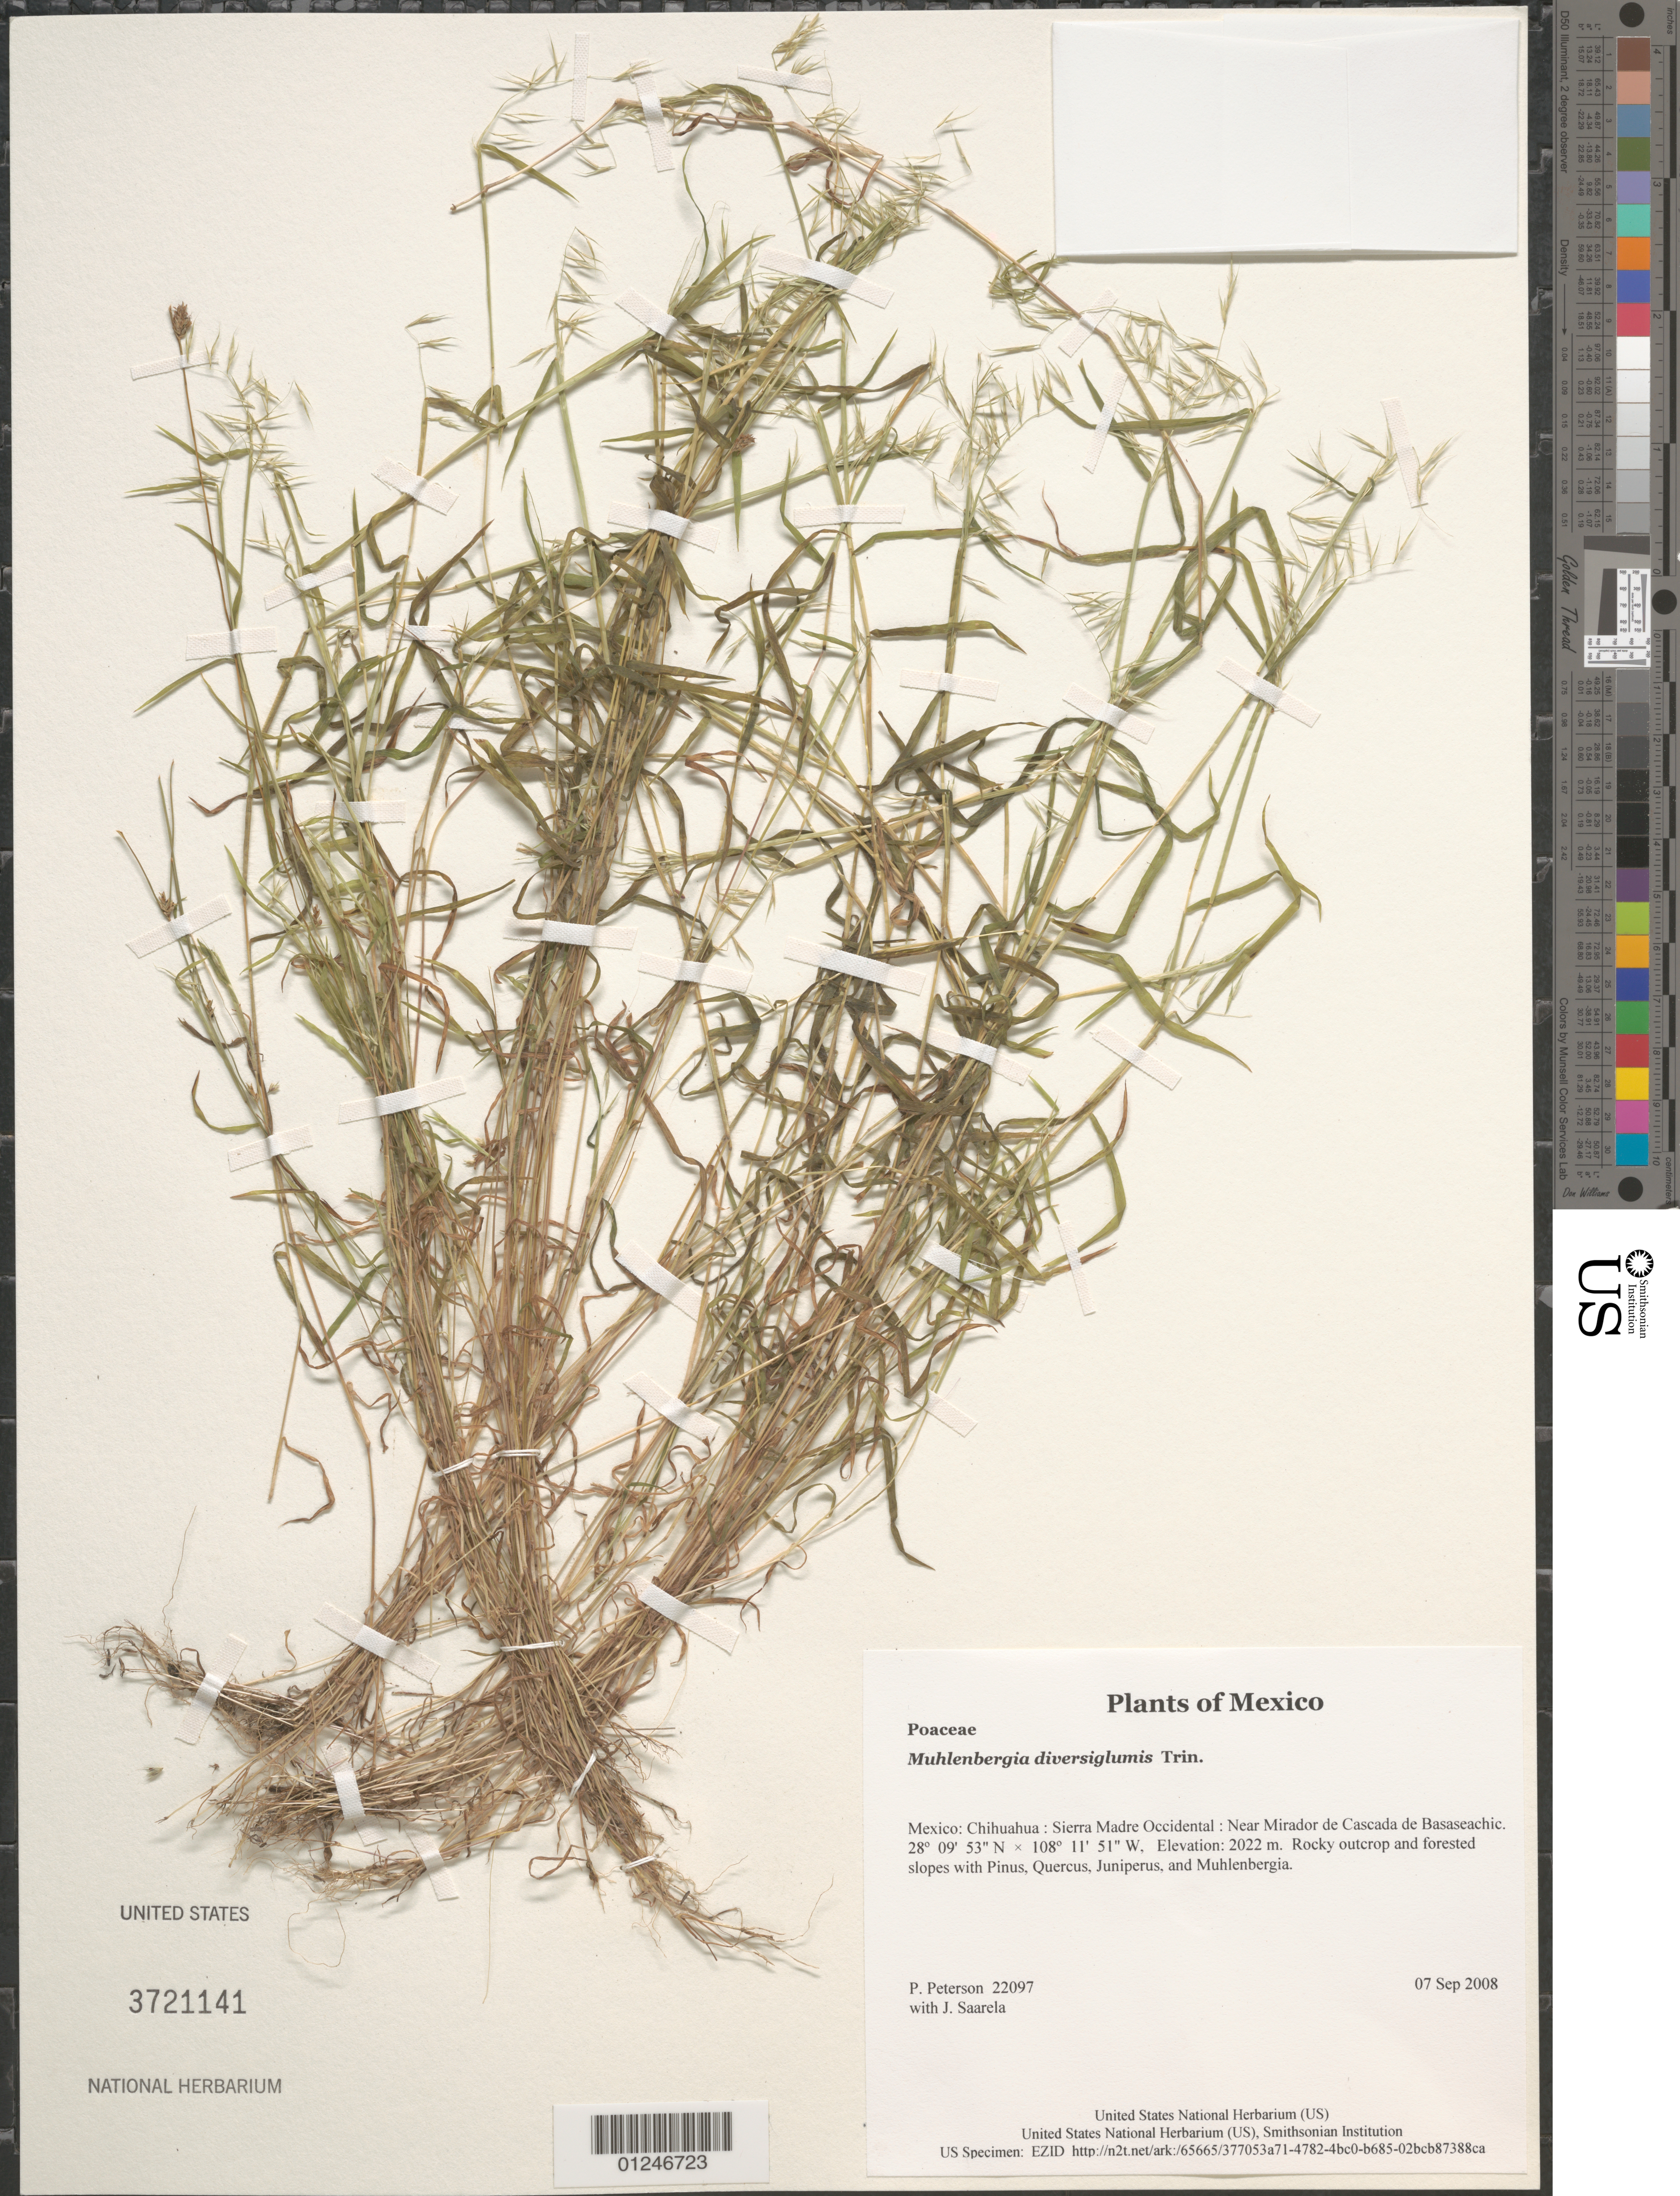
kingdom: Plantae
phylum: Tracheophyta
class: Liliopsida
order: Poales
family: Poaceae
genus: Muhlenbergia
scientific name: Muhlenbergia diversiglumis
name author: Trin.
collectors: P. M. Peterson & J. Saarela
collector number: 22097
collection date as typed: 07 Sep 2008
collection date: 2008-09-07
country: Mexico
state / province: Chihuahua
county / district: Sierra Madre Occidental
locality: Near Mirador de Cascada de Basaseachic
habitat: Rocky outcrop and forested slopes with Pinus, Quercus, Juniperus, and Muhlenbergia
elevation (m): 2022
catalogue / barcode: US 3721141